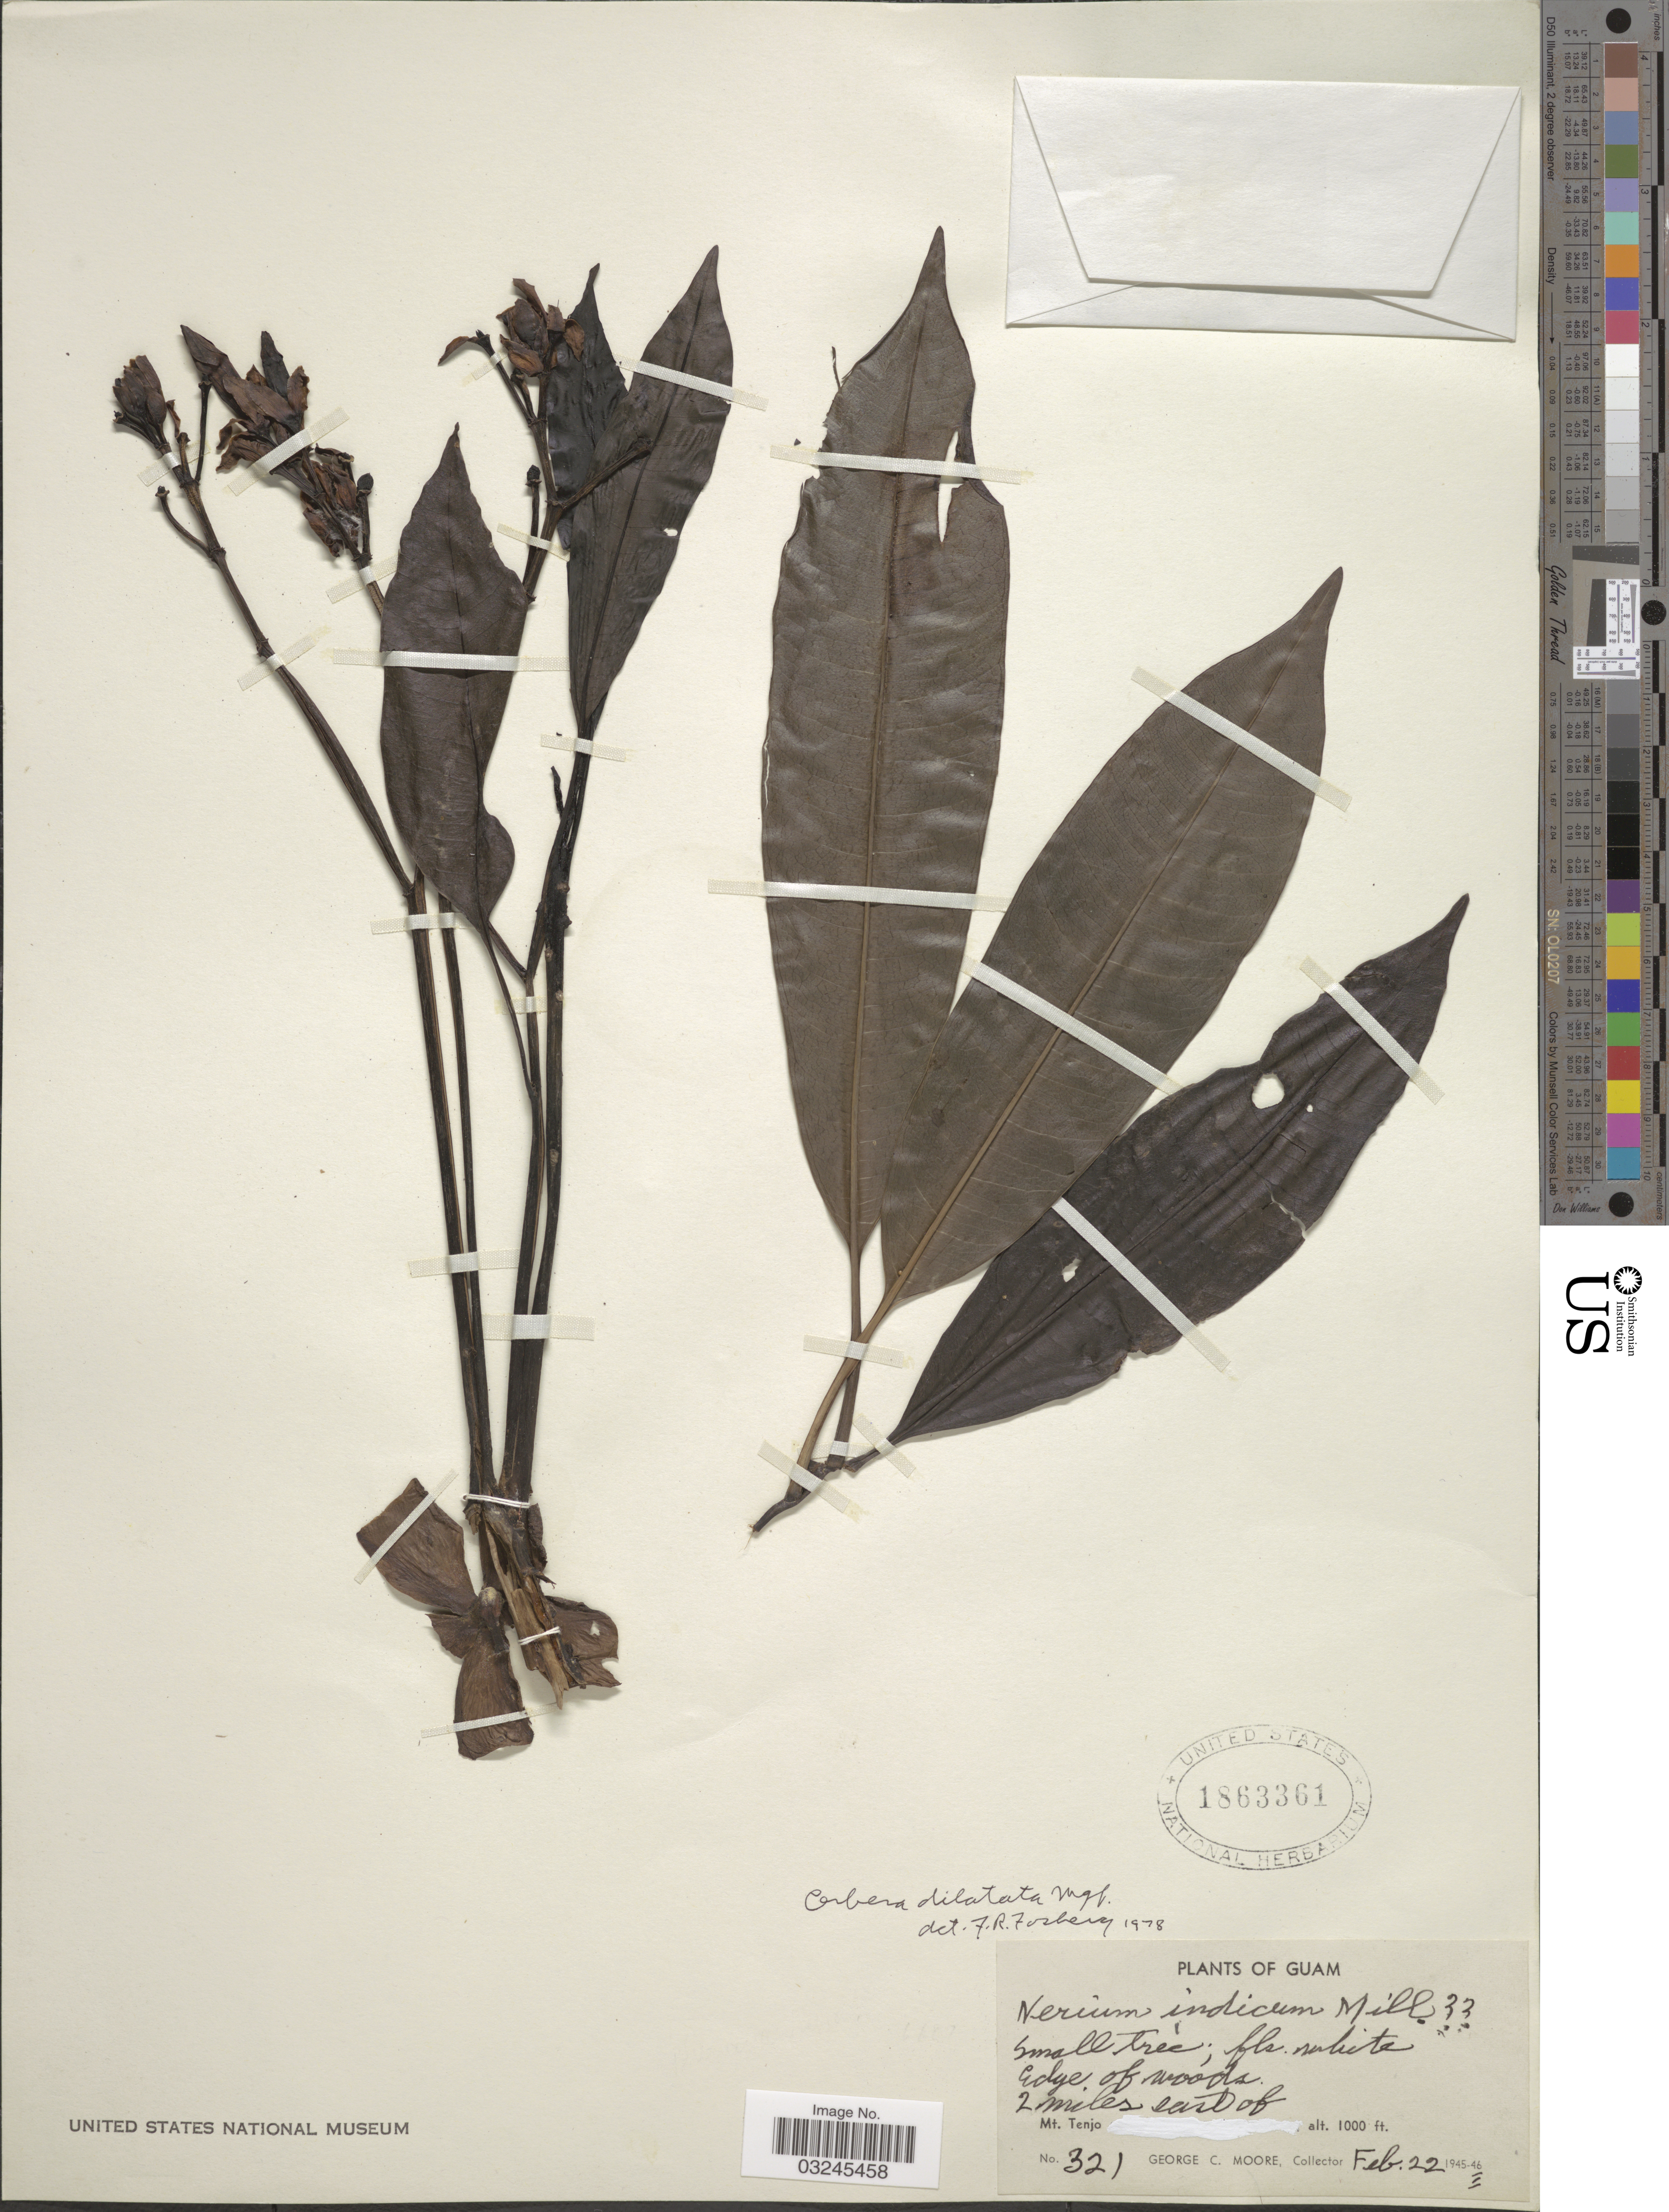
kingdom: Plantae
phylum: Tracheophyta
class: Magnoliopsida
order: Gentianales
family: Apocynaceae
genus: Cerbera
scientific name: Cerbera odollam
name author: Gaertn.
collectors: G. C. Moore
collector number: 321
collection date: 1946-02-22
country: Guam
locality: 2 miles east of Mt. Tenjo.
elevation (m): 305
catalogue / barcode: US 1863361